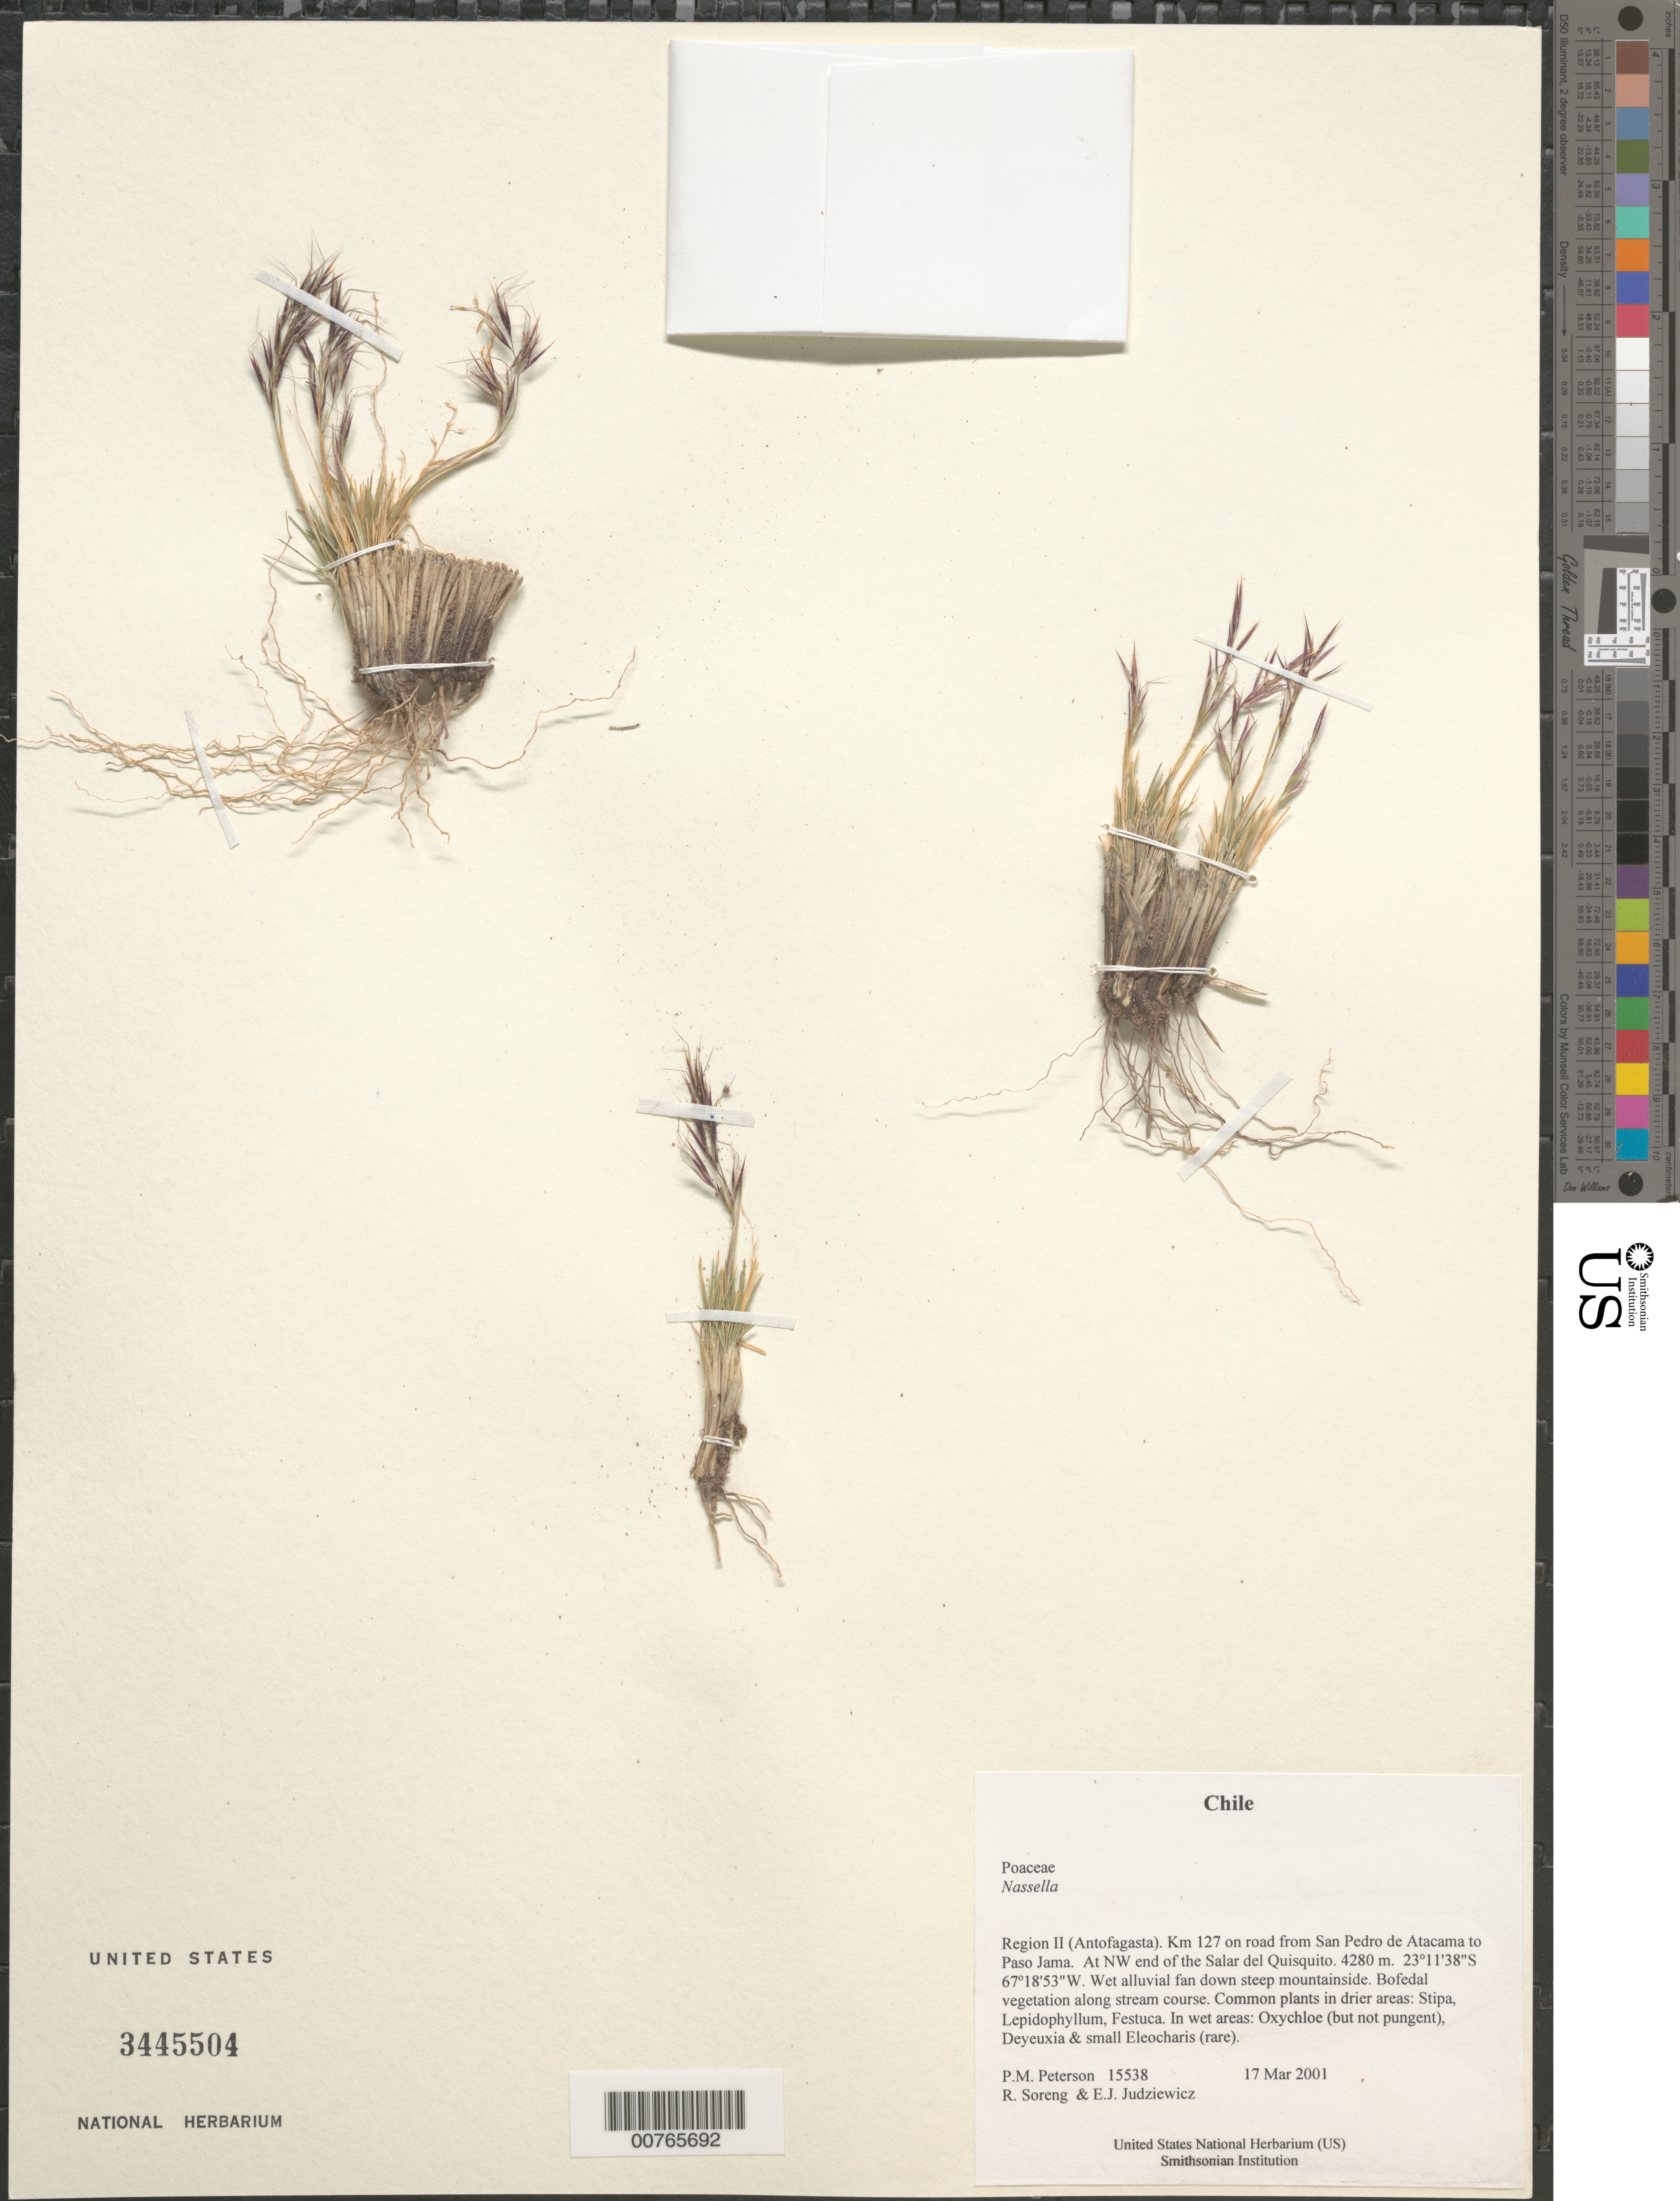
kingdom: Plantae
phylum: Tracheophyta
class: Liliopsida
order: Poales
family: Poaceae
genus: Nassella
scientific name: Nassella sp.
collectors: P. M. Peterson, R. J. Soreng & E. J. Judziewicz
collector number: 15538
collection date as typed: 17 Mar 2001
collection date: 2001-03-17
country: Chile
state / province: Antofagasta (II)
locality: Km 127 on road from San Pedro de Atacama to Paso Jama. At NW end of the Salar del Quisquito.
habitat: Wet alluvial fan down steep mountainside.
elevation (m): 4280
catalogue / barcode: US 3445504